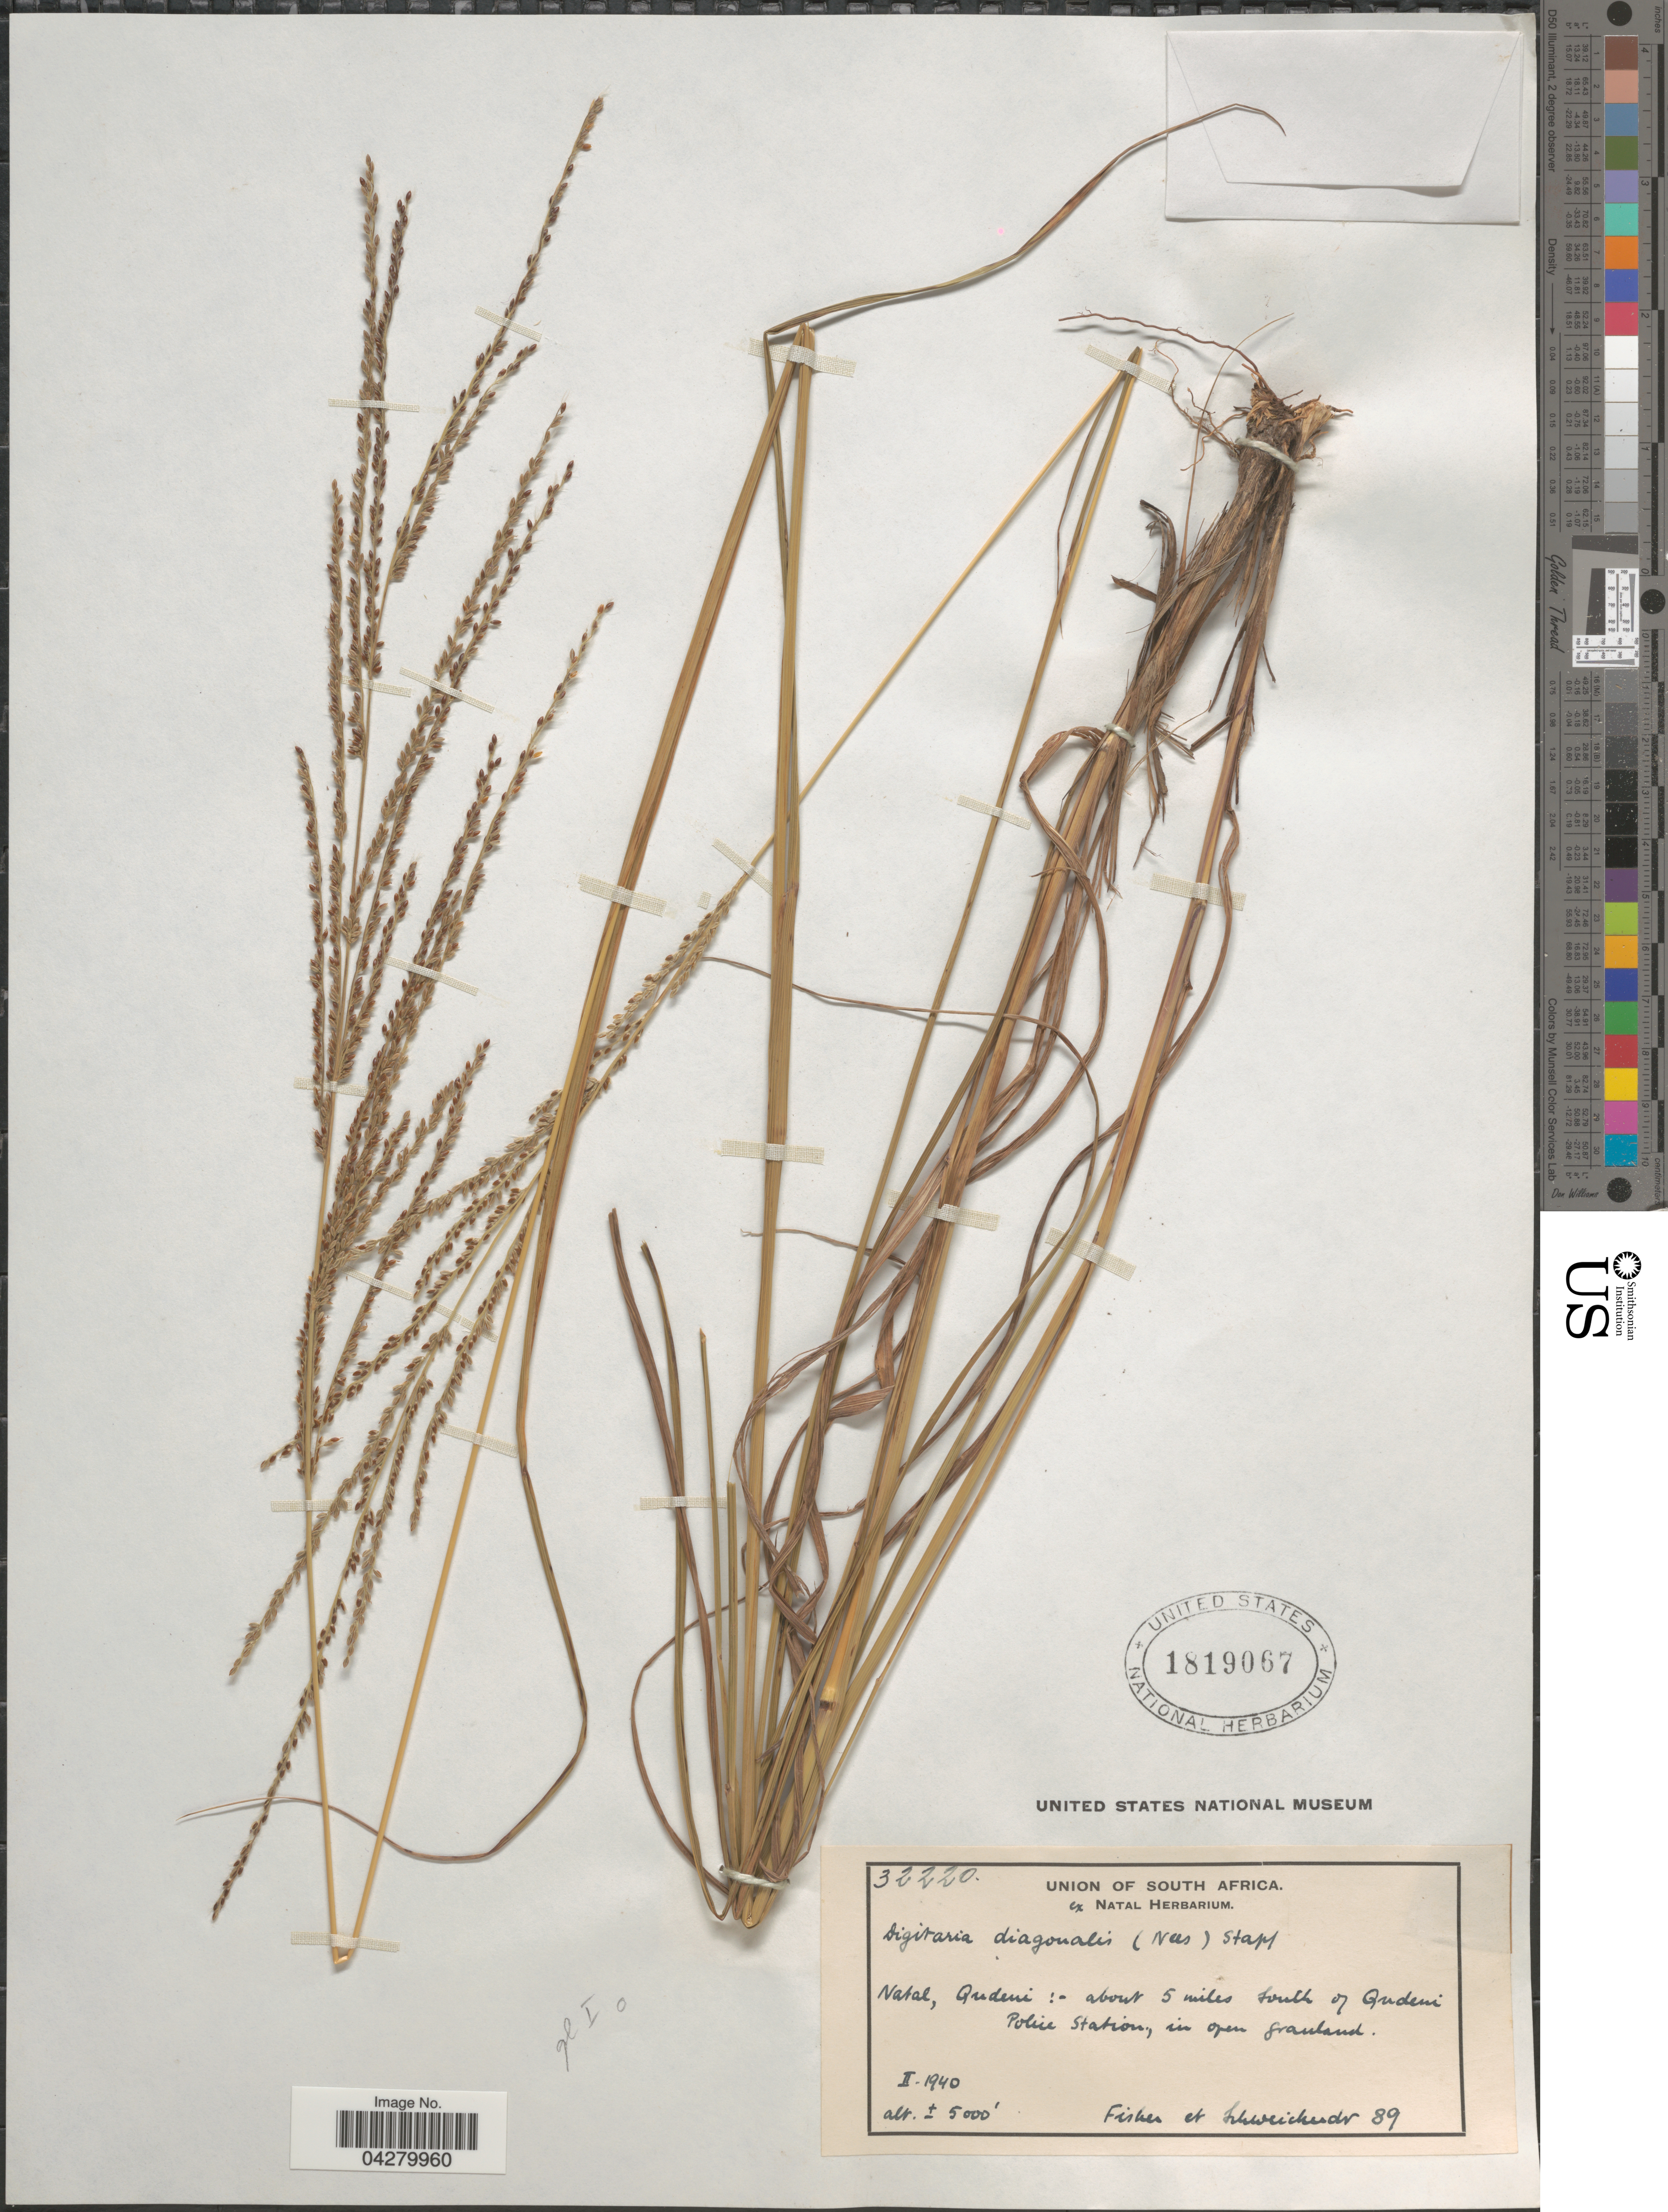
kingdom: Plantae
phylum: Tracheophyta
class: Liliopsida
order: Poales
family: Poaceae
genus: Digitaria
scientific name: Digitaria diagonalis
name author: (Nees) Stapf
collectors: -- Fisher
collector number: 89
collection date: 1940-02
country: South Africa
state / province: KwaZulu-Natal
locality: Natal, Audeni :- about 5 miles South of Qudeni Police Station.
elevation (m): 1524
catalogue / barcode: US 1819067